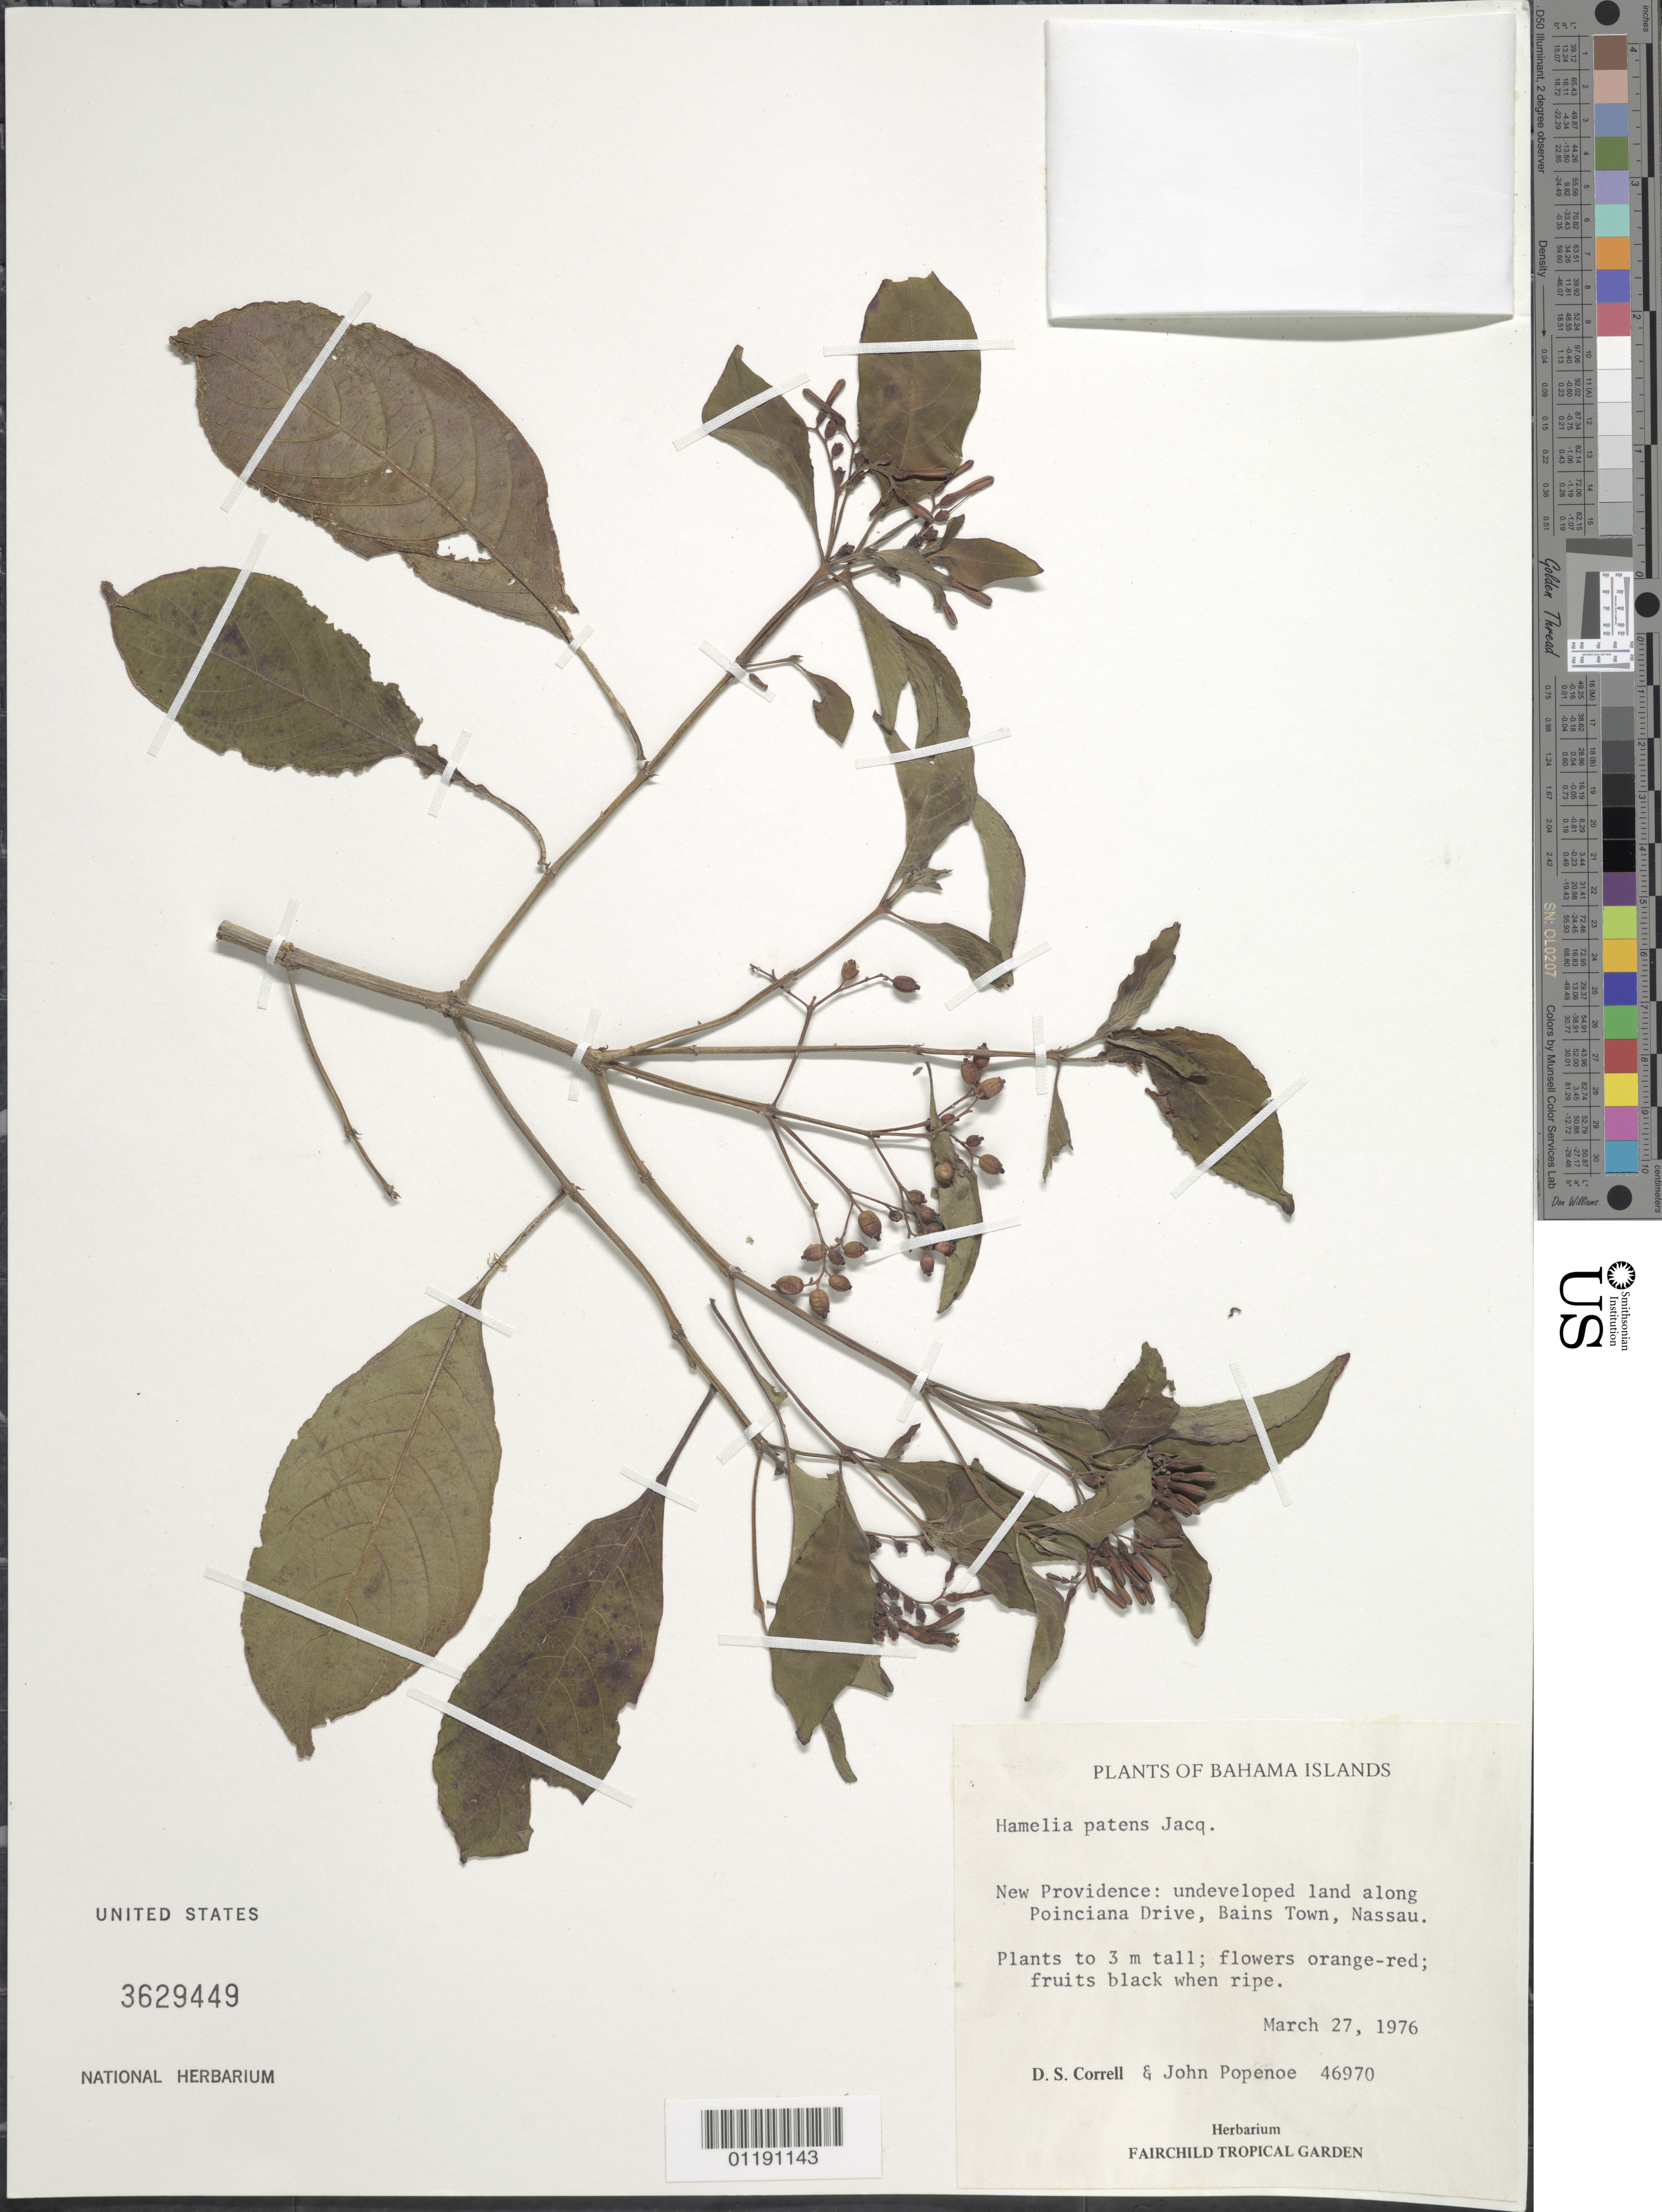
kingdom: Plantae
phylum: Tracheophyta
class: Magnoliopsida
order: Gentianales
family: Rubiaceae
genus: Hamelia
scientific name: Hamelia patens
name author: Jacq.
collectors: D. S. Correll & J. Popenoe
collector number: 46970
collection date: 1976-03-27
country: Bahamas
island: New Providence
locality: Undeveloped land along Poinciana Drive, Bains Town, Nassau.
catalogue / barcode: US 3629449